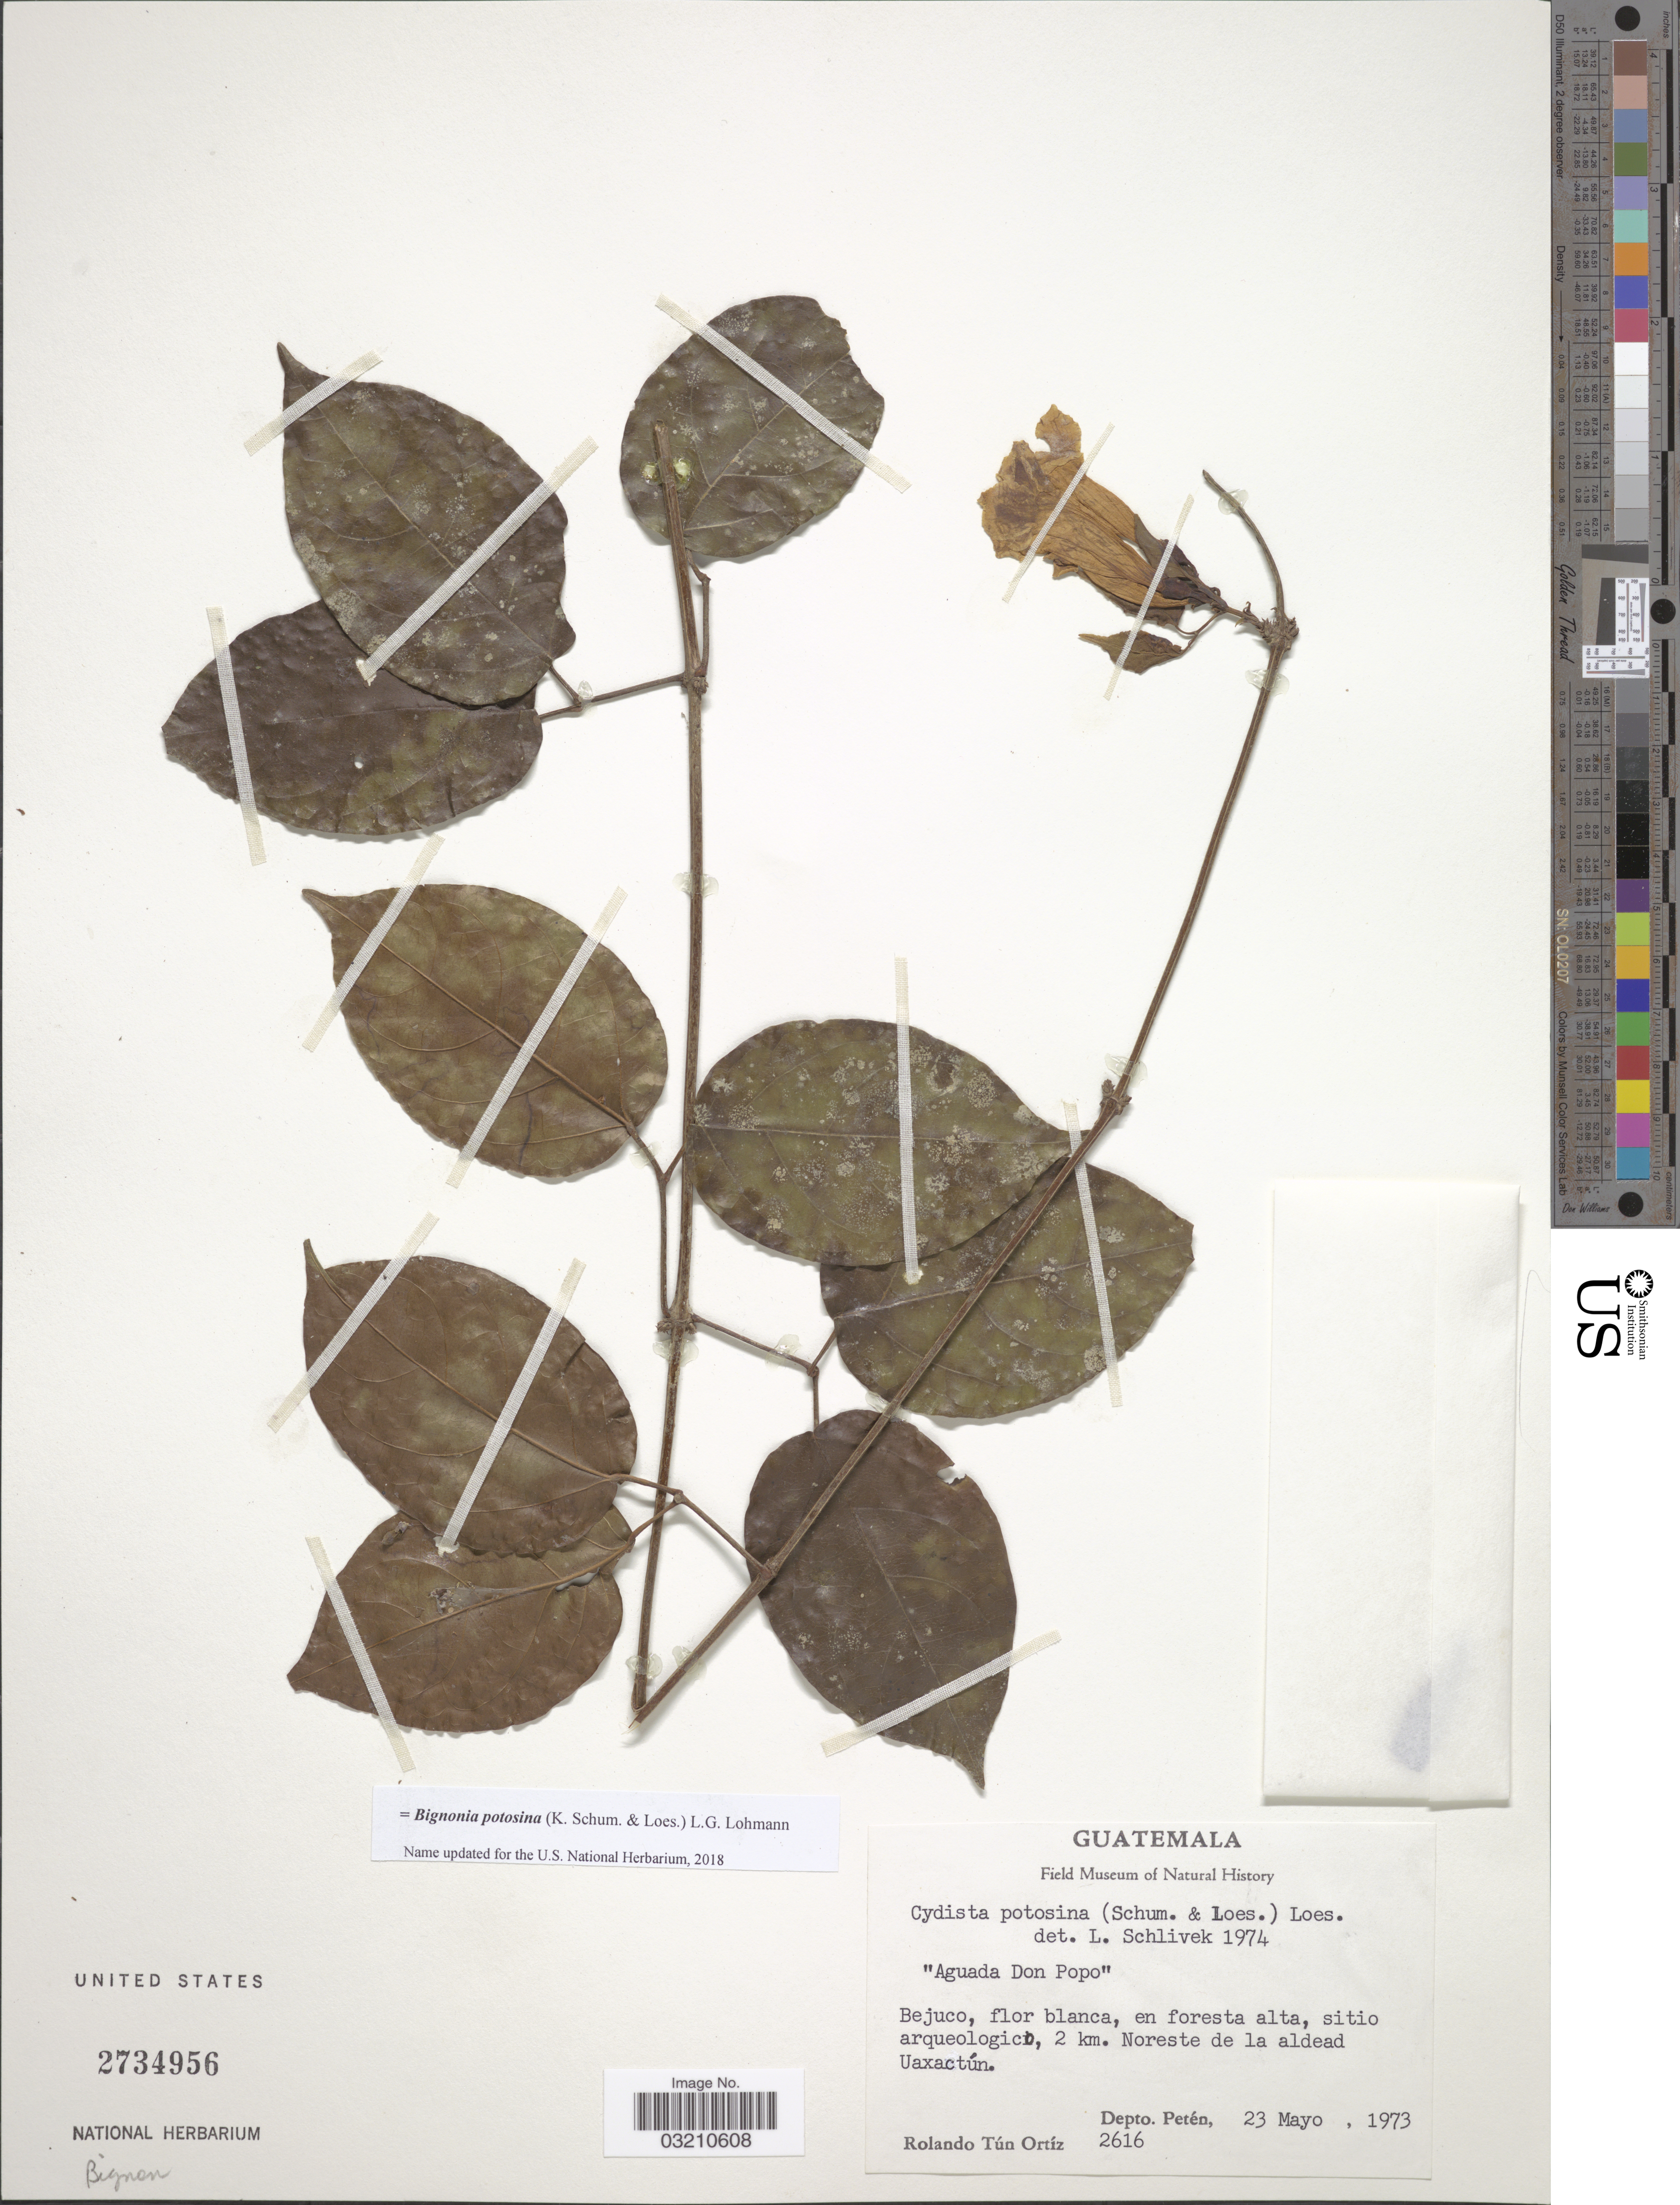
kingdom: Plantae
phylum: Tracheophyta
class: Magnoliopsida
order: Lamiales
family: Bignoniaceae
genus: Bignonia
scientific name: Bignonia potosina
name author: (K. Schum. & Loes.) L.G. Lohmann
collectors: R. T. Ortíz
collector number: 2616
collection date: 1973-05-23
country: Guatemala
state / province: El Petén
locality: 2 km. Noreste de la aldead Uaxactún. Depto. Petén.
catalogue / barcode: US 2734956